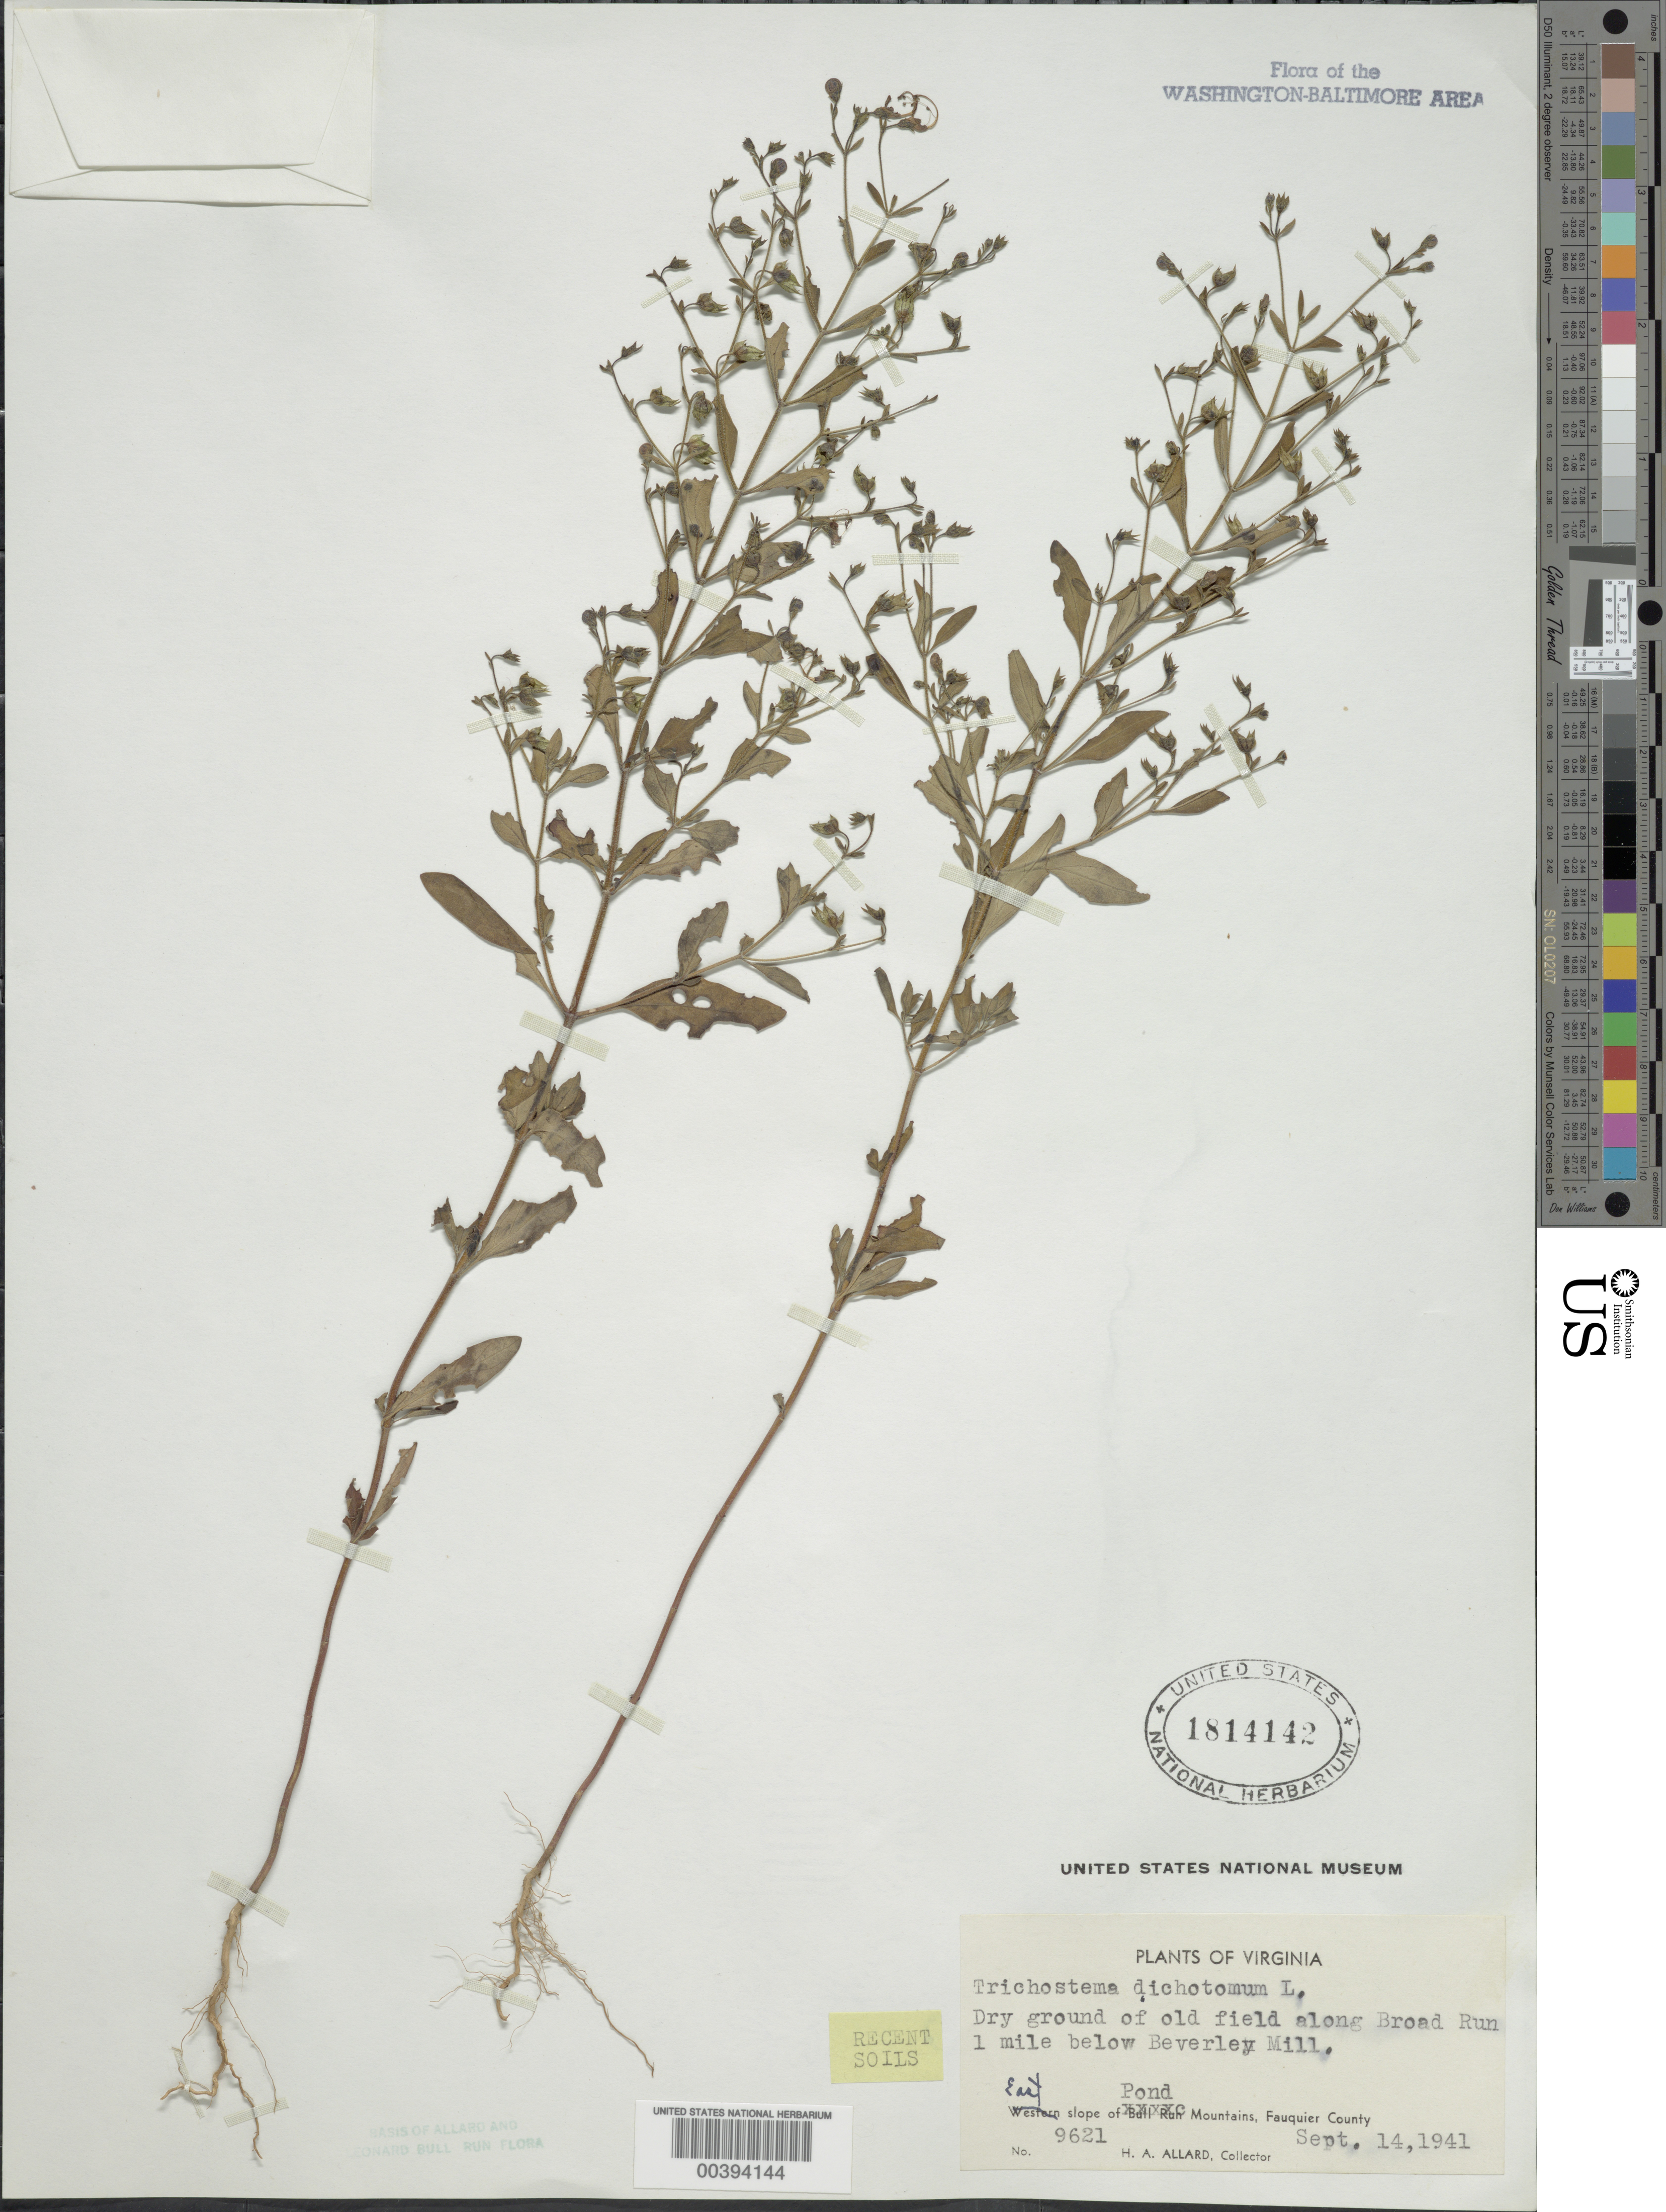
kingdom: Plantae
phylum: Tracheophyta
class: Magnoliopsida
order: Lamiales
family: Lamiaceae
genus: Trichostema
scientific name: Trichostema dichotomum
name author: L.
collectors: H. A. Allard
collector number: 9621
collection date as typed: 14 Sep 1941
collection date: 1941-09-14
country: United States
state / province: Virginia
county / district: Fauquier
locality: Along Broad Run below Beverley Mill east slope of Pond Mts.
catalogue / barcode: US 1814142